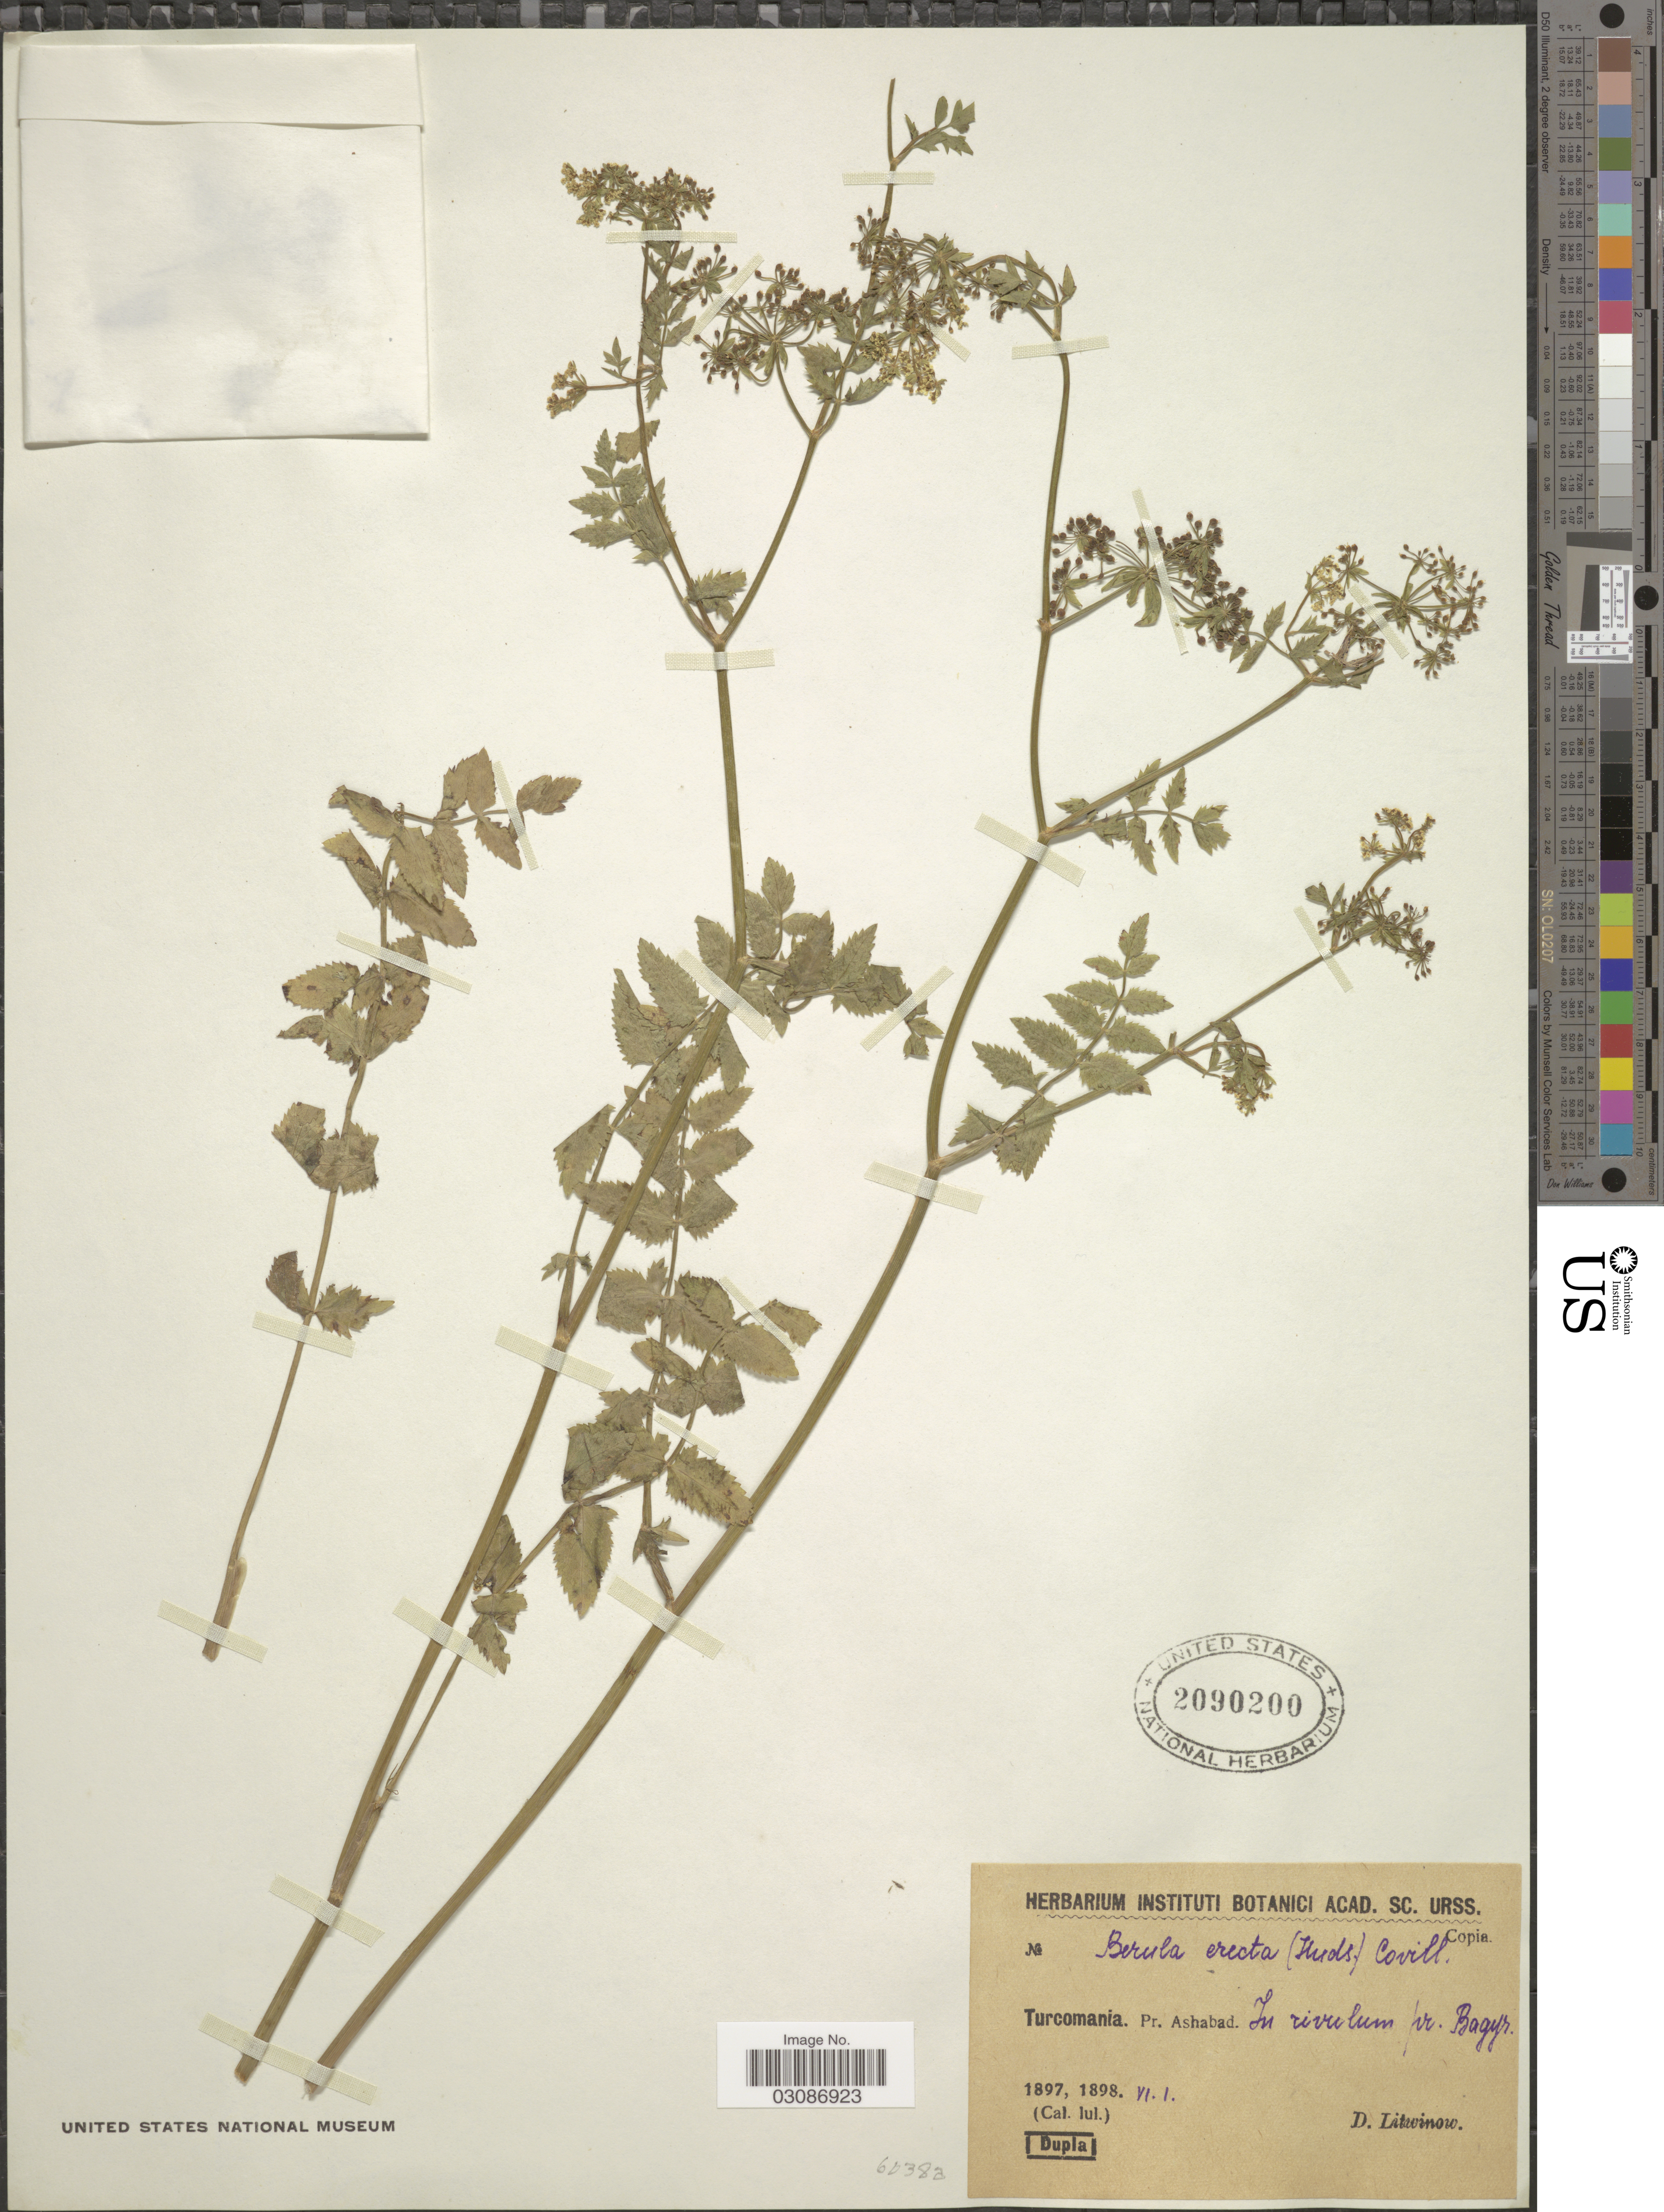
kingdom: Plantae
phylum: Tracheophyta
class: Magnoliopsida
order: Apiales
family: Apiaceae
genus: Berula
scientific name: Berula erecta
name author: (Huds.) Coville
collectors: D. Litwinow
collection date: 1897-06/1898-01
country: Turkmenistan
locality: Turcomania. Pr. Ashabad. In rivulum pr. Bagyr.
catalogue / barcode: US 2090200